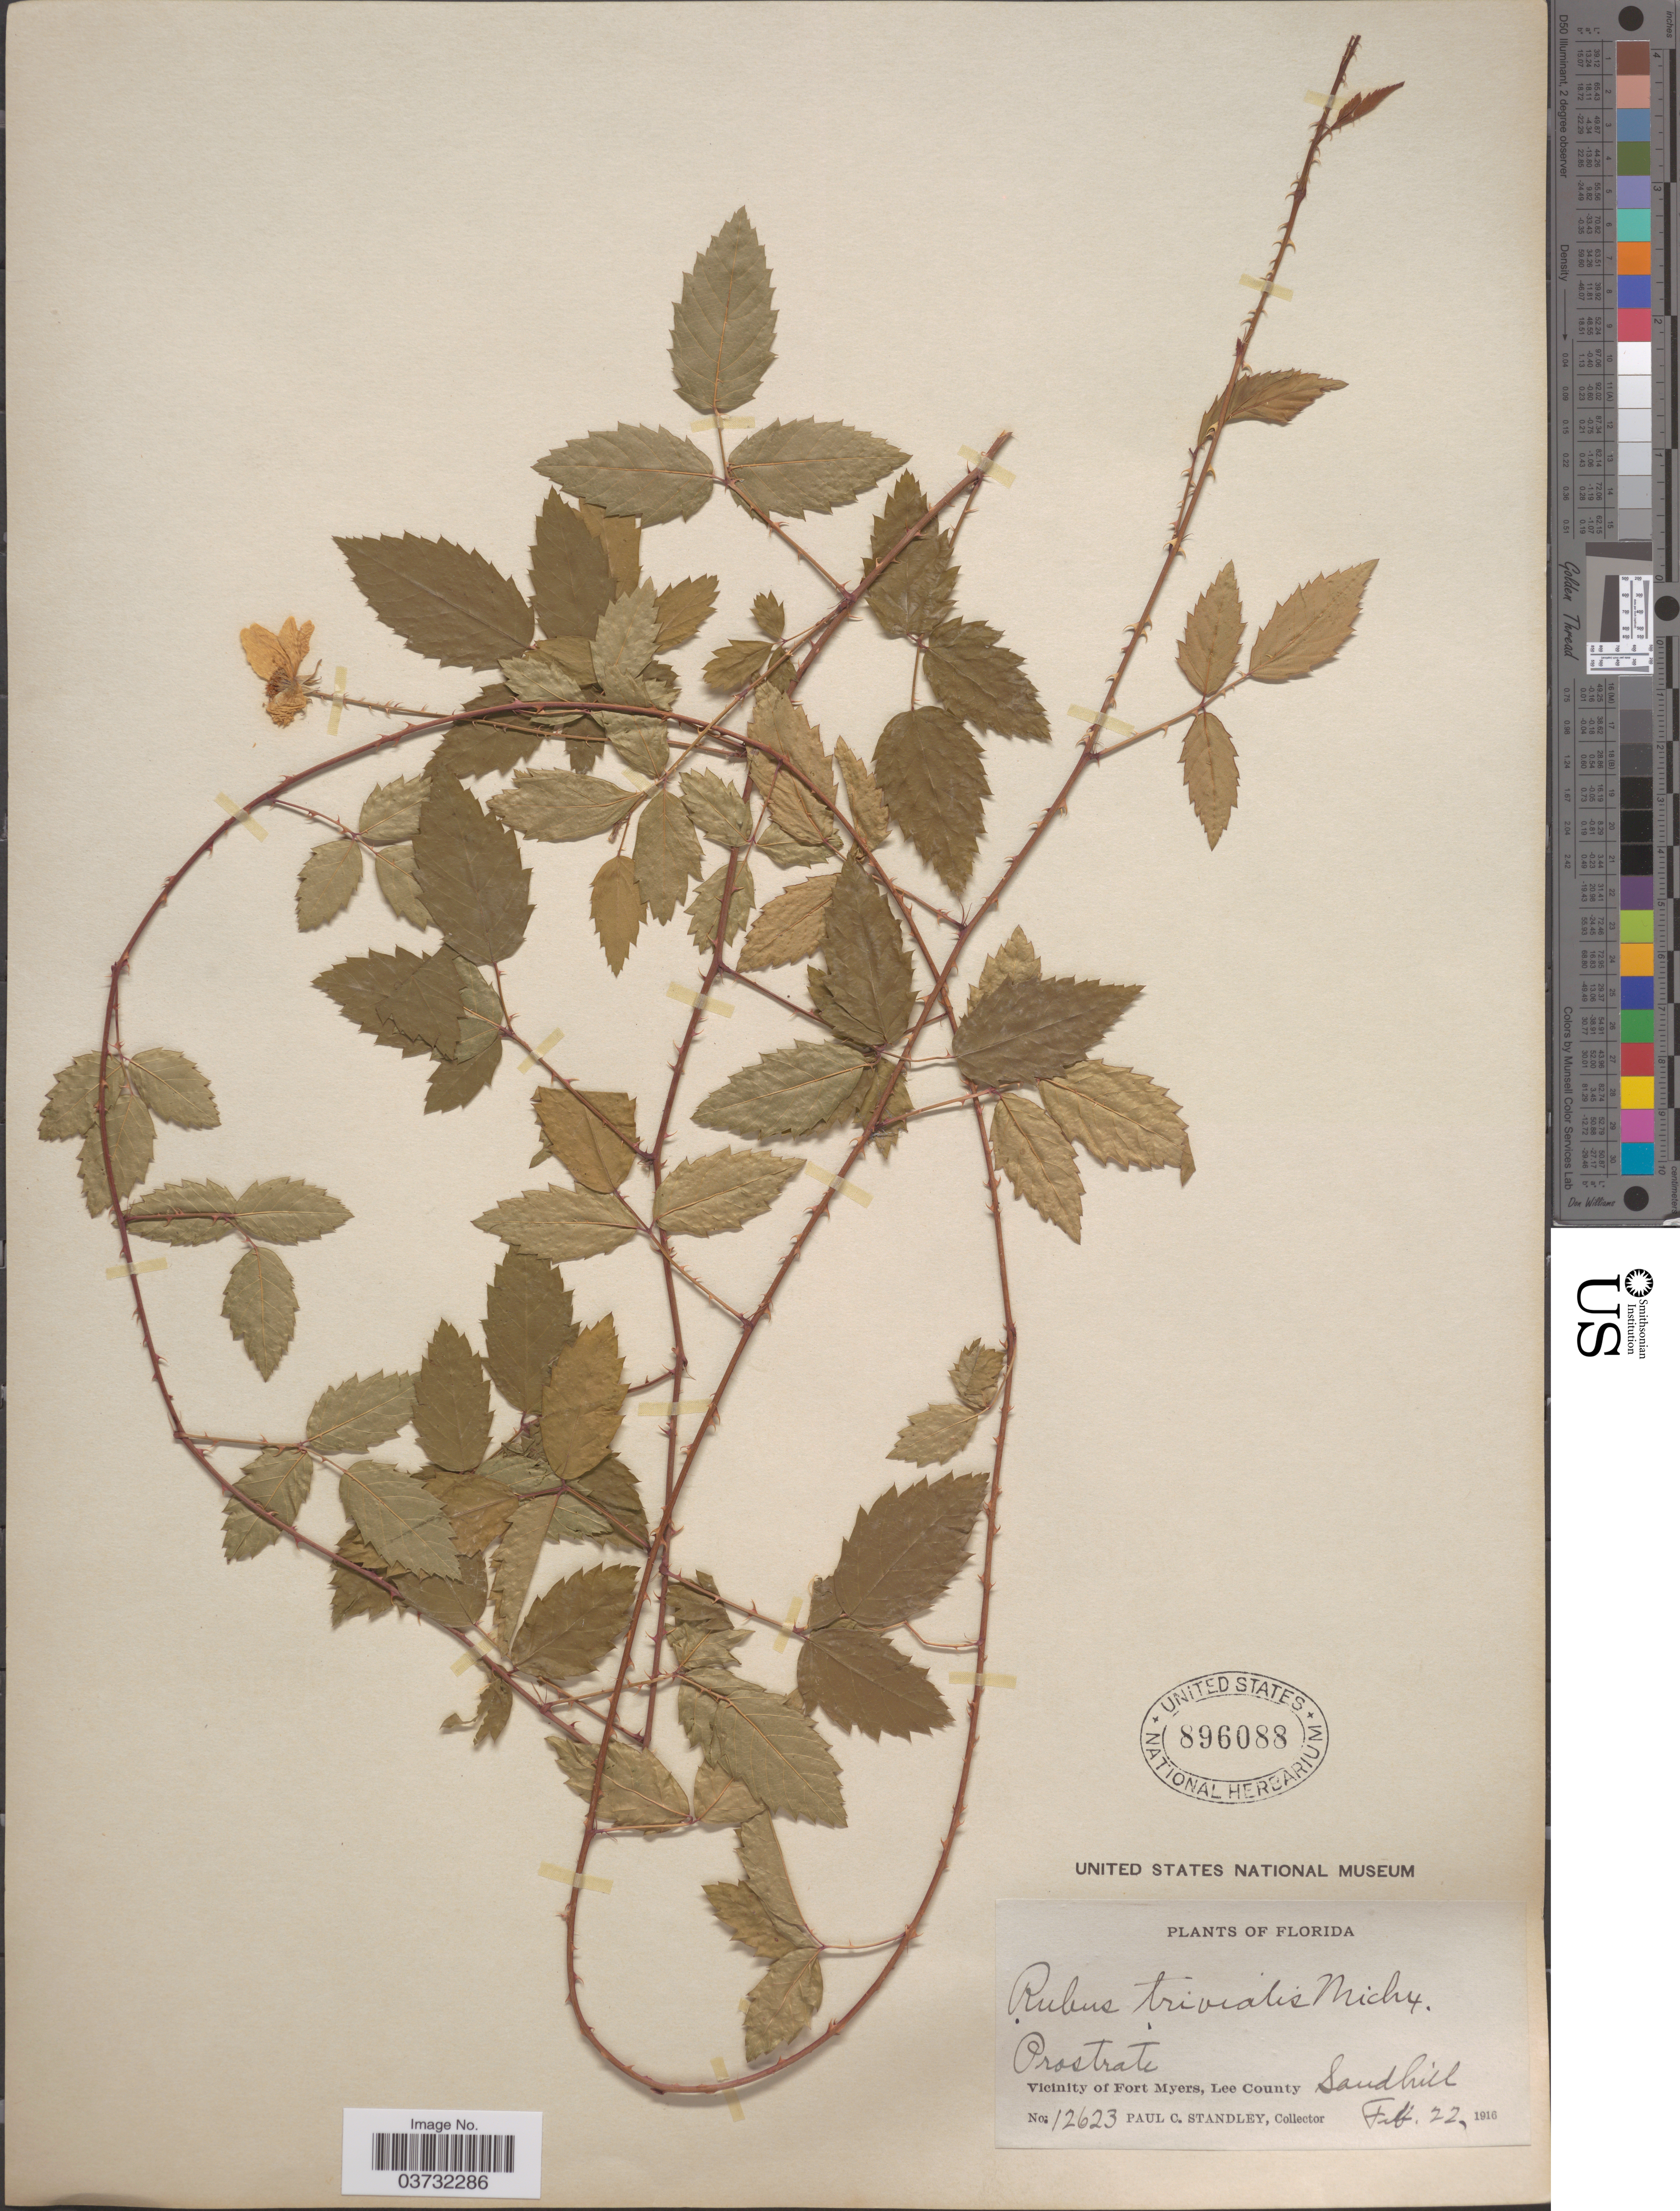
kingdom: Plantae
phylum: Tracheophyta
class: Magnoliopsida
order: Rosales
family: Rosaceae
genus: Rubus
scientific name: Rubus trivialis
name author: Michx.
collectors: P. C. Standley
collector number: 12623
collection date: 1916-02-22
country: United States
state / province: Florida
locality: Prostate. Vicinity of Fort Myers, Lee County. Sandhill.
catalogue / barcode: US 896088